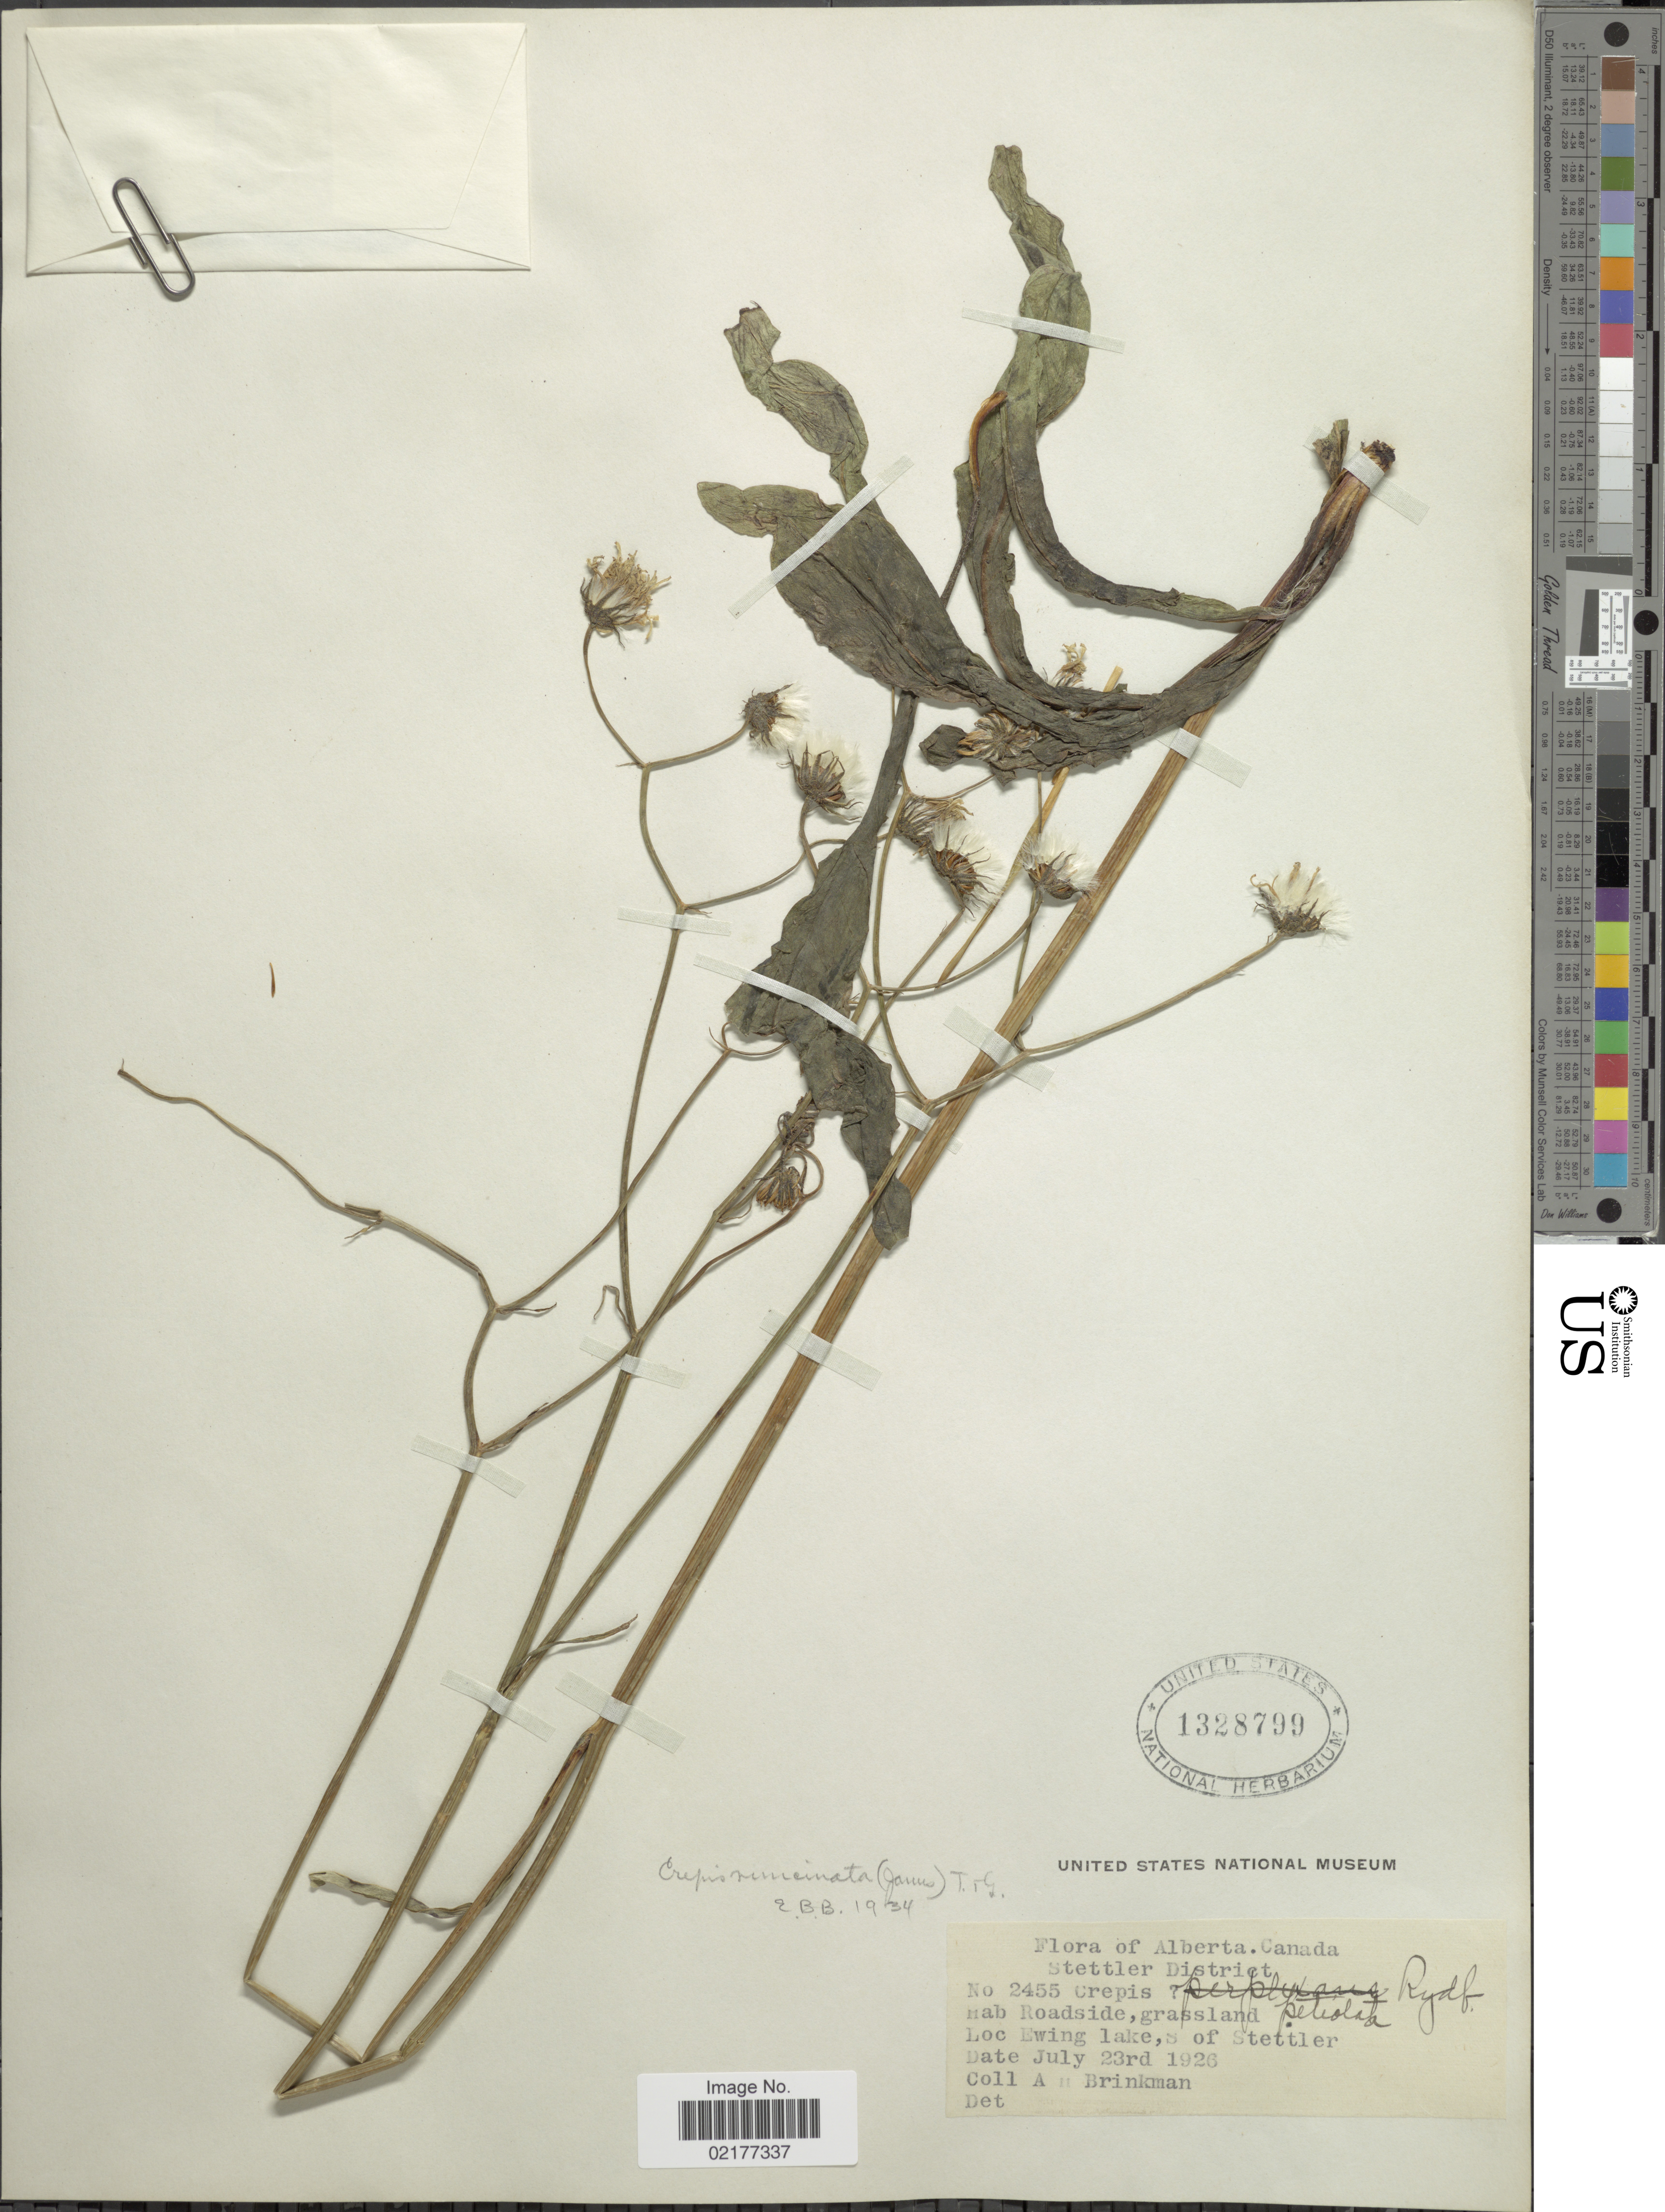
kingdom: Plantae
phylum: Tracheophyta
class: Magnoliopsida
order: Asterales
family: Asteraceae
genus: Crepis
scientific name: Crepis runcinata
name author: Torr. & A. Gray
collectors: A. Brinkman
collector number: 2455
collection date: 1926-07-23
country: Canada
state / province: Alberta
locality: Stettler District, Ewing Lake, S of Stettler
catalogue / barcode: US 1328799